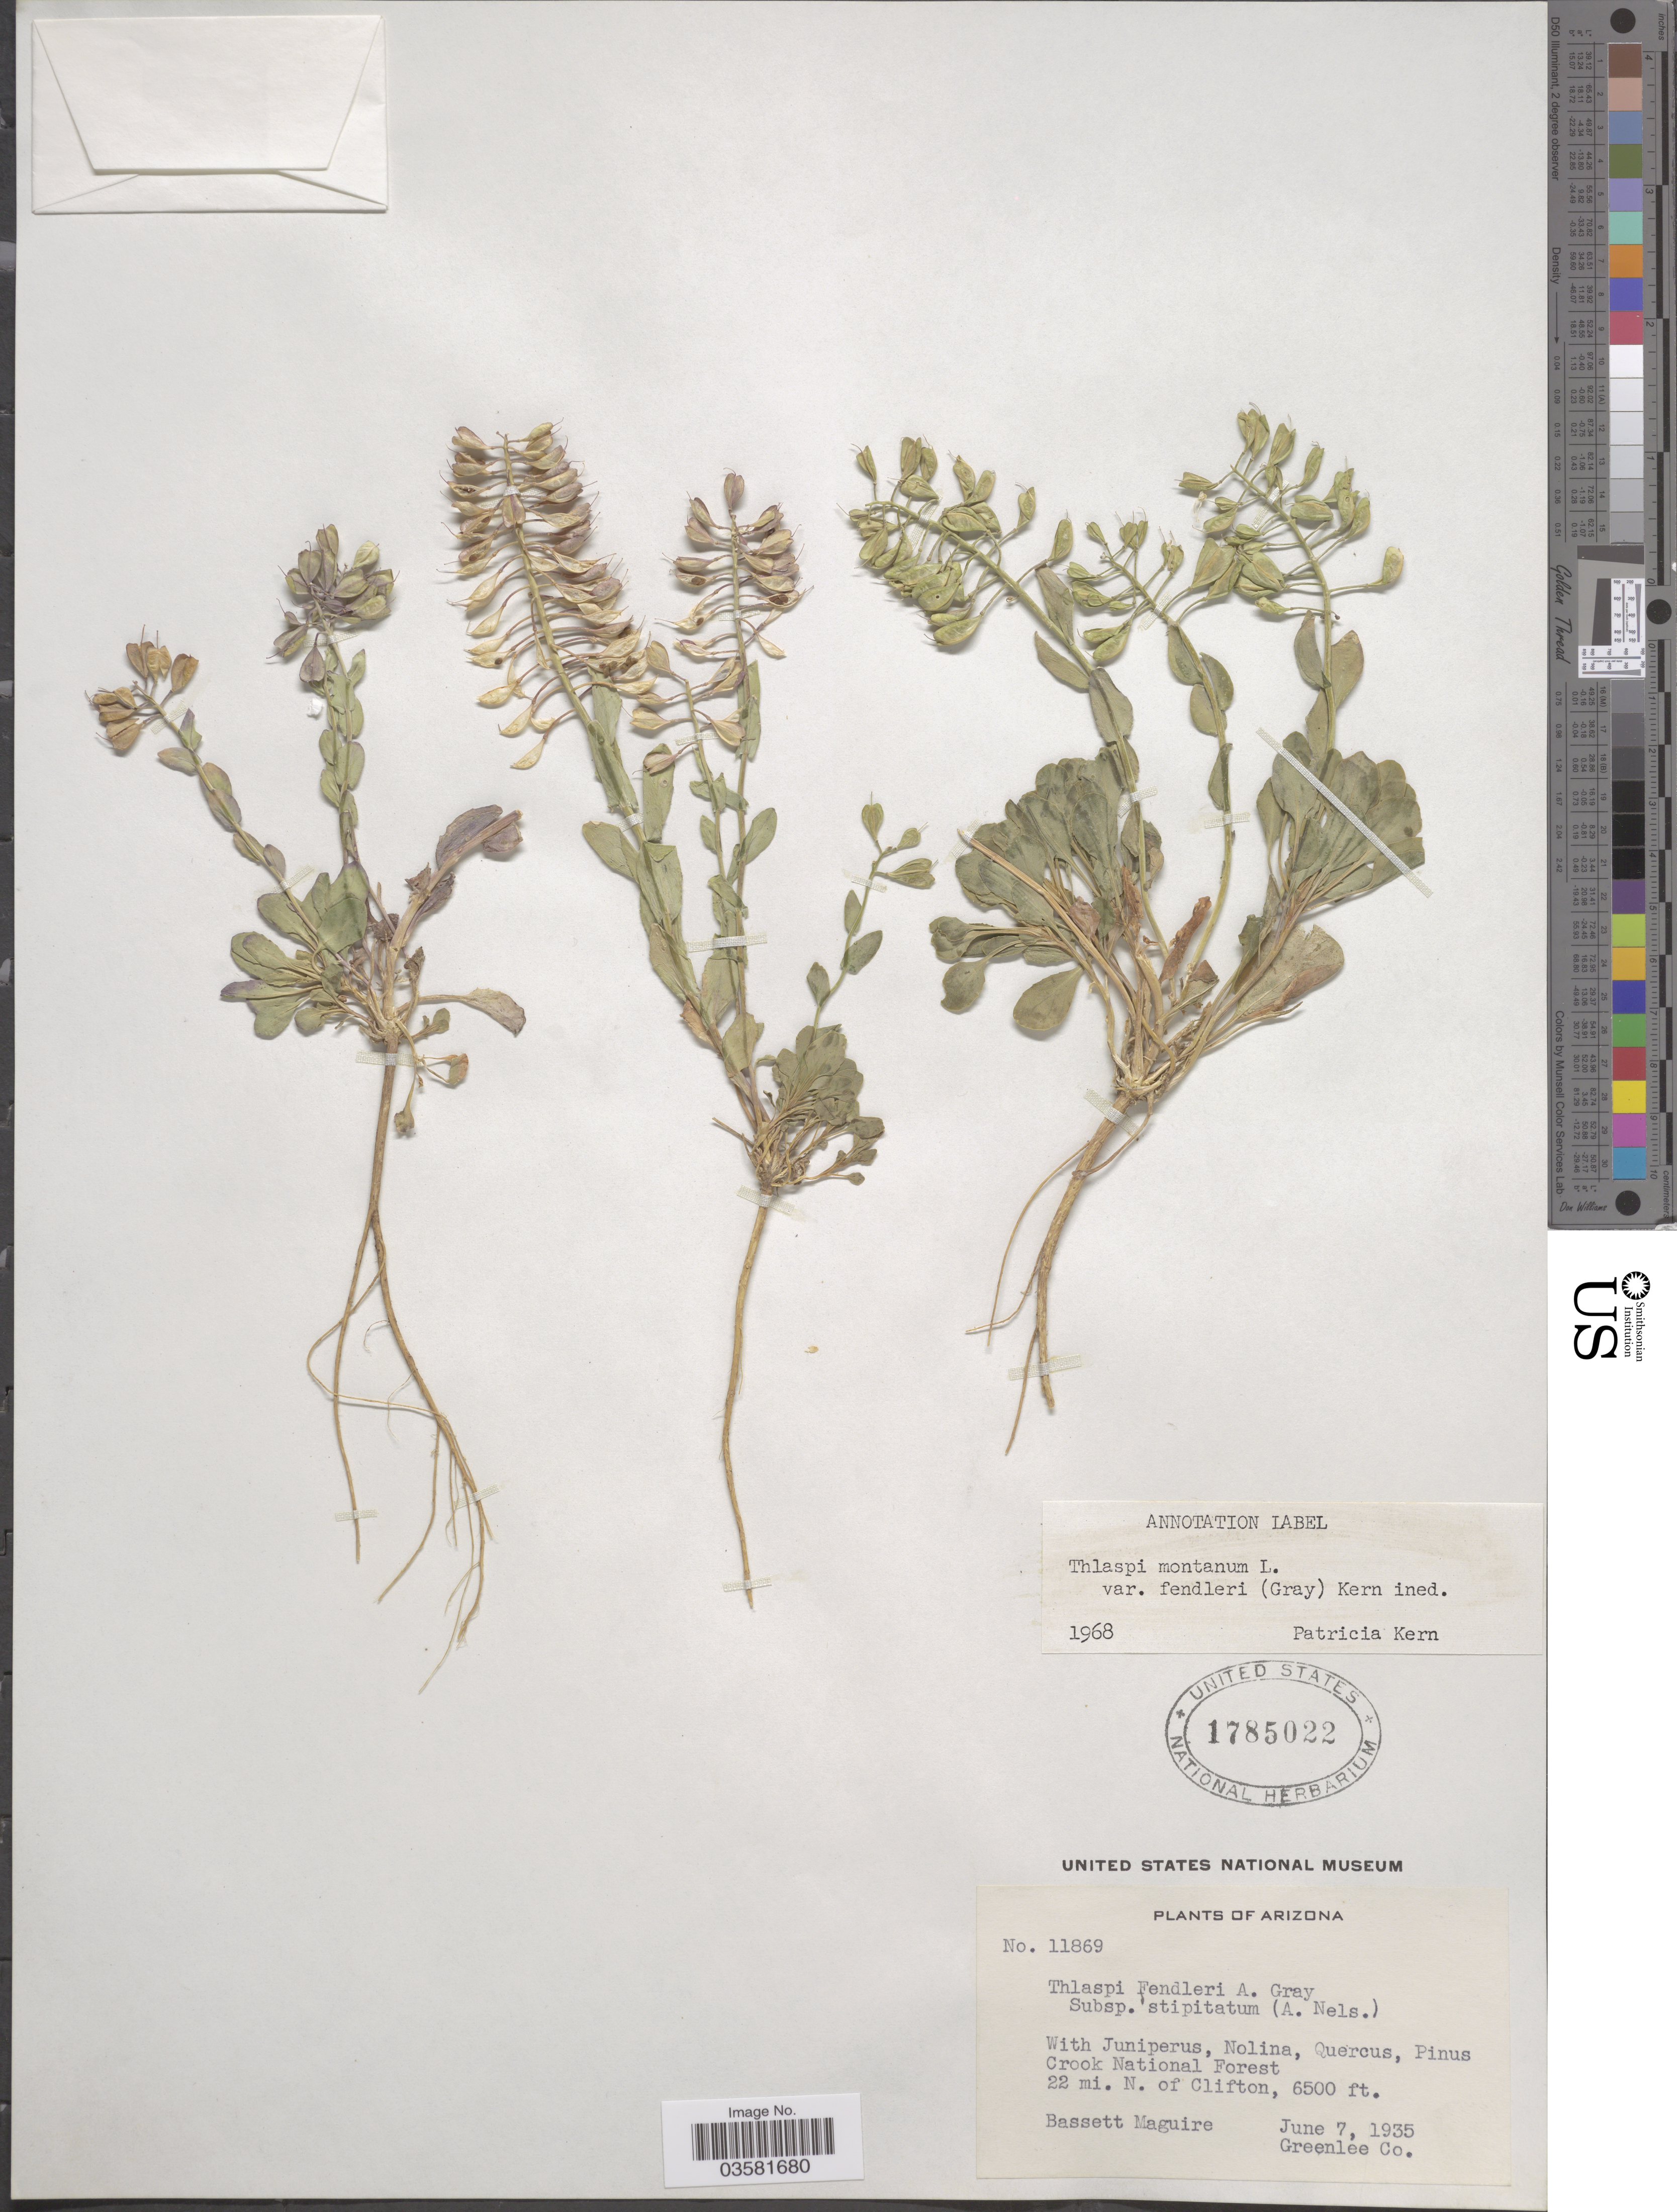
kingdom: Plantae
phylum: Tracheophyta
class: Magnoliopsida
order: Brassicales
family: Brassicaceae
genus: Thlaspi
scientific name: Thlaspi montanum var. fendleri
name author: (A. Gray) P.K. Holmgren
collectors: B. Maguire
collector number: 11869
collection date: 1935-06-07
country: United States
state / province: Arizona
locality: Crook National Forest. 22 mi. N. of Clifton. Greenlee Co.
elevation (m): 1981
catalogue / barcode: US 1785022